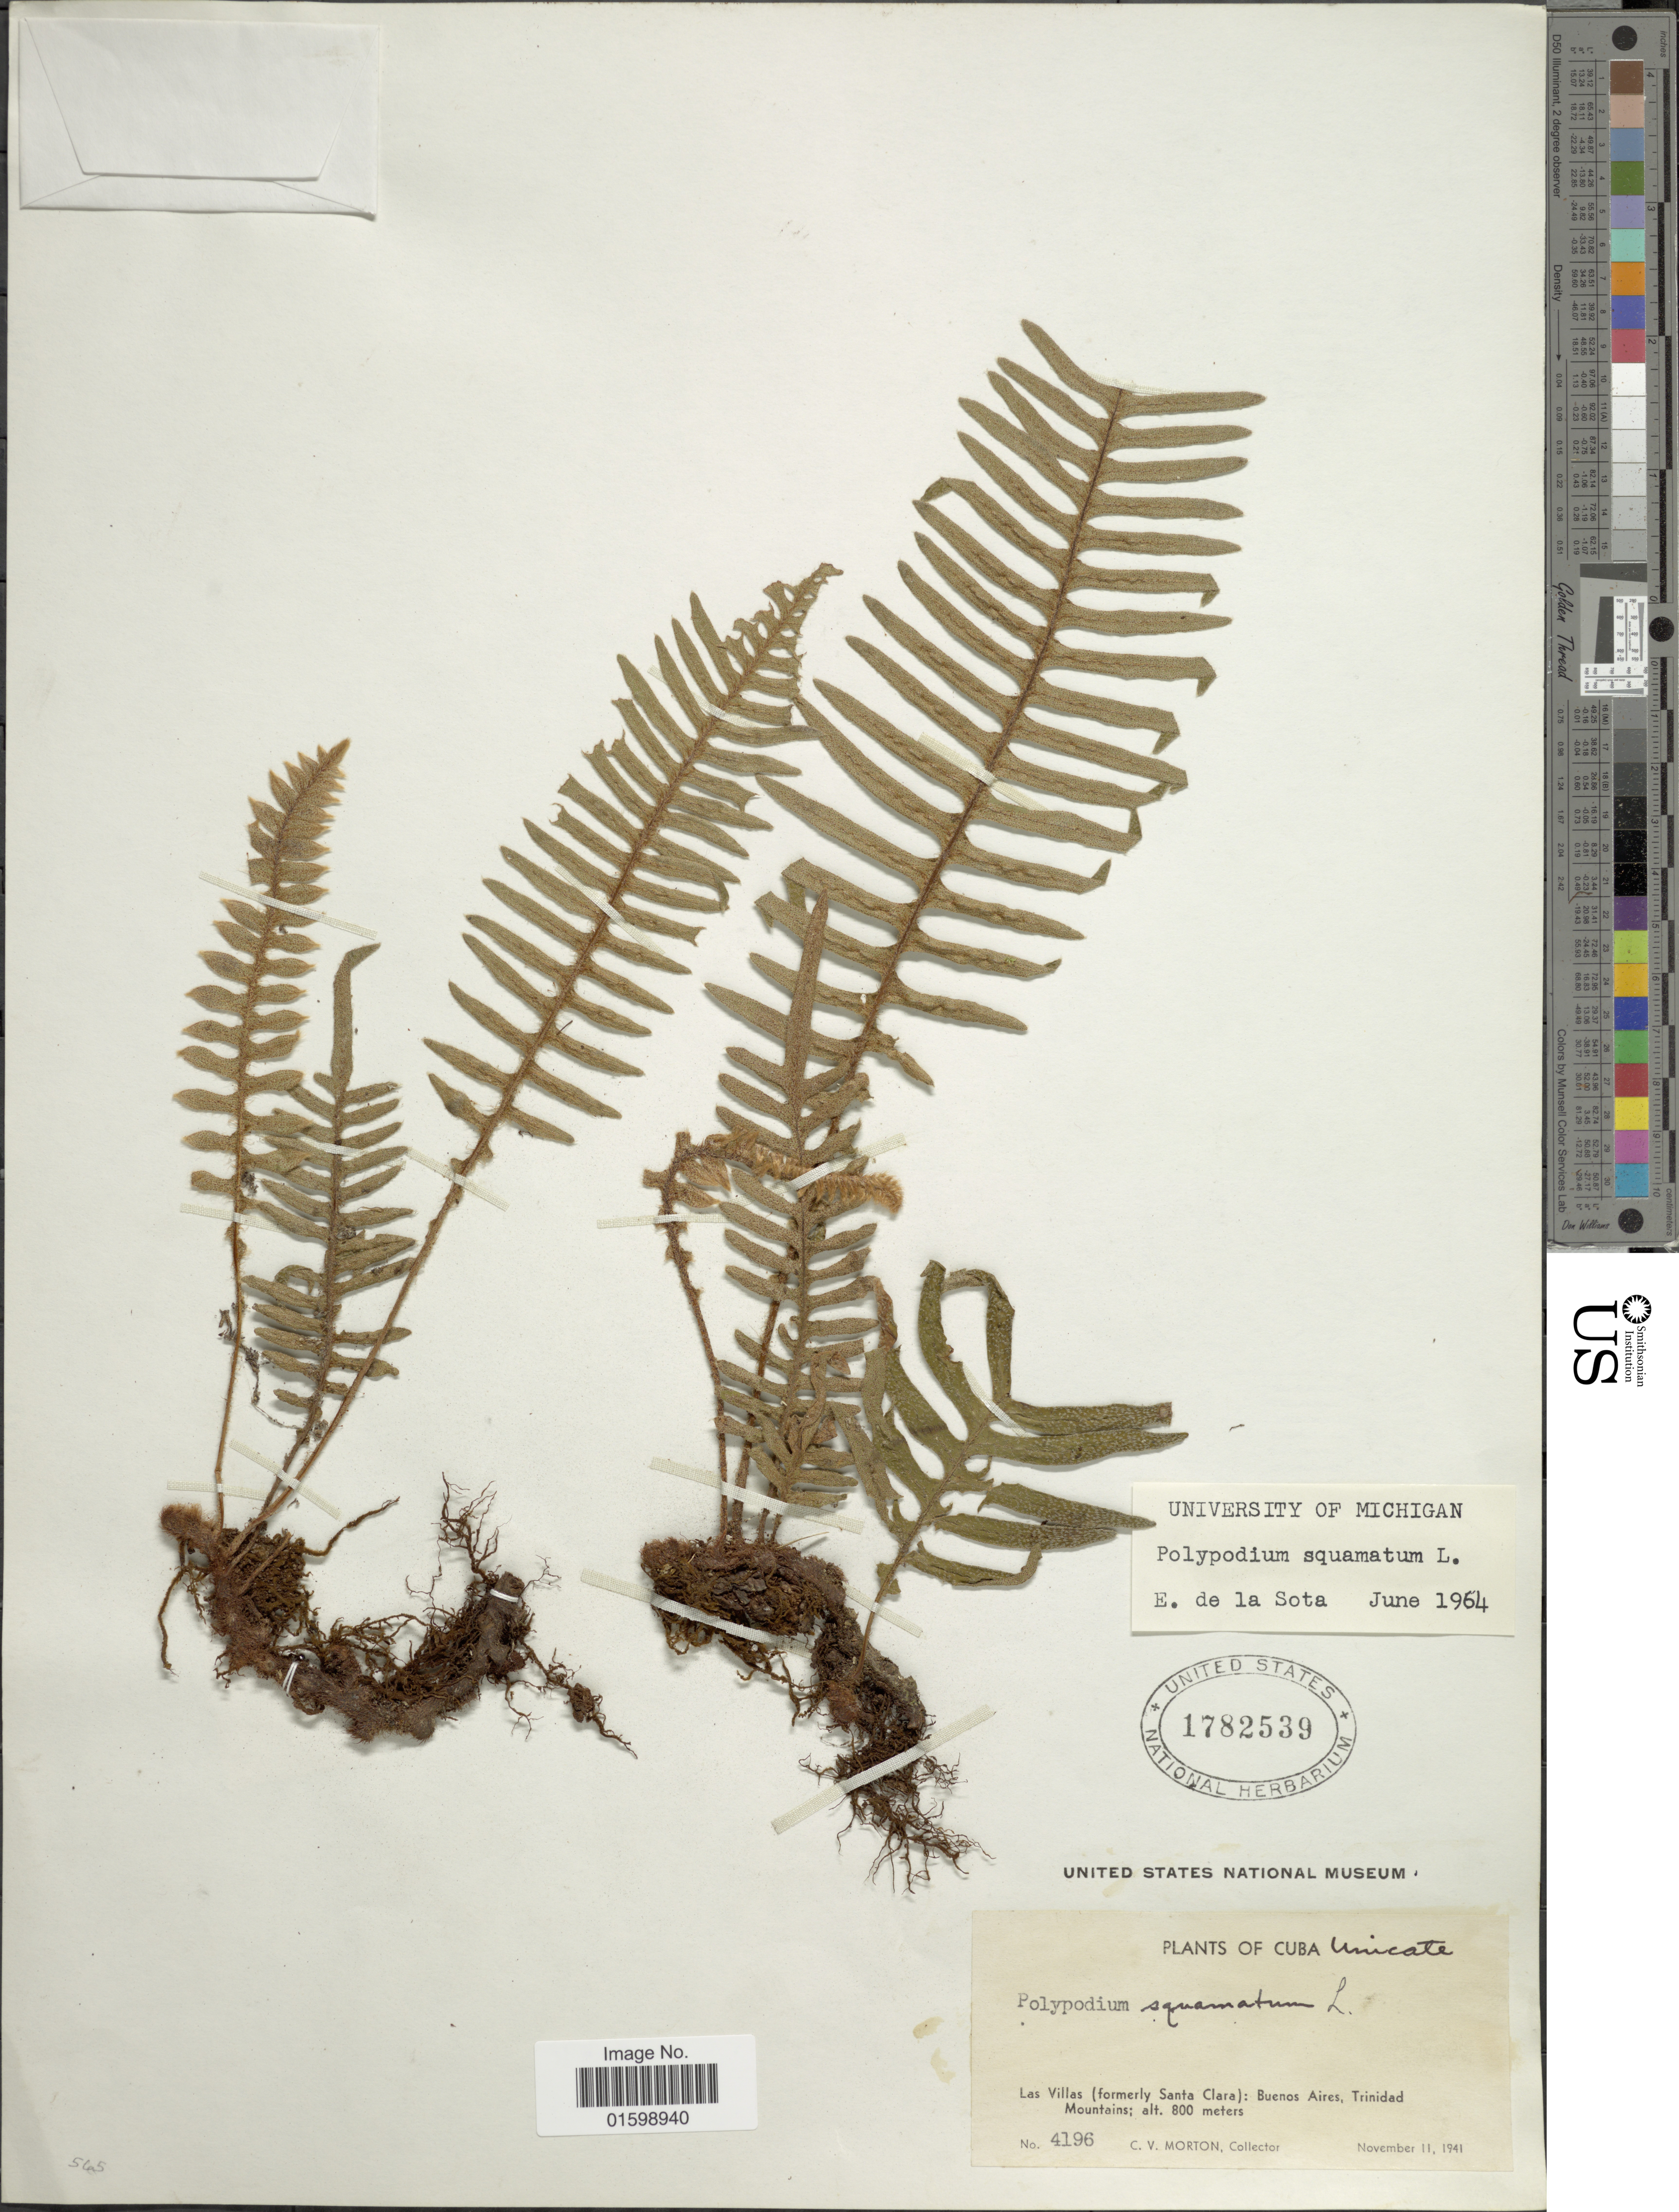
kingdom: Plantae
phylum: Tracheophyta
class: Polypodiopsida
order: Polypodiales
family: Polypodiaceae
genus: Pleopeltis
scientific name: Pleopeltis squamata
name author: (L.) J. Sm.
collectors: C. V. Morton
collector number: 4196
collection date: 1941-11-11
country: Cuba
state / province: Las Villas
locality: Cuba Unicate, Las Villas (formerly Santa Clara): Buenos Aires, Trinidad Mountains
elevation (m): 800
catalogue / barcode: US 1782539